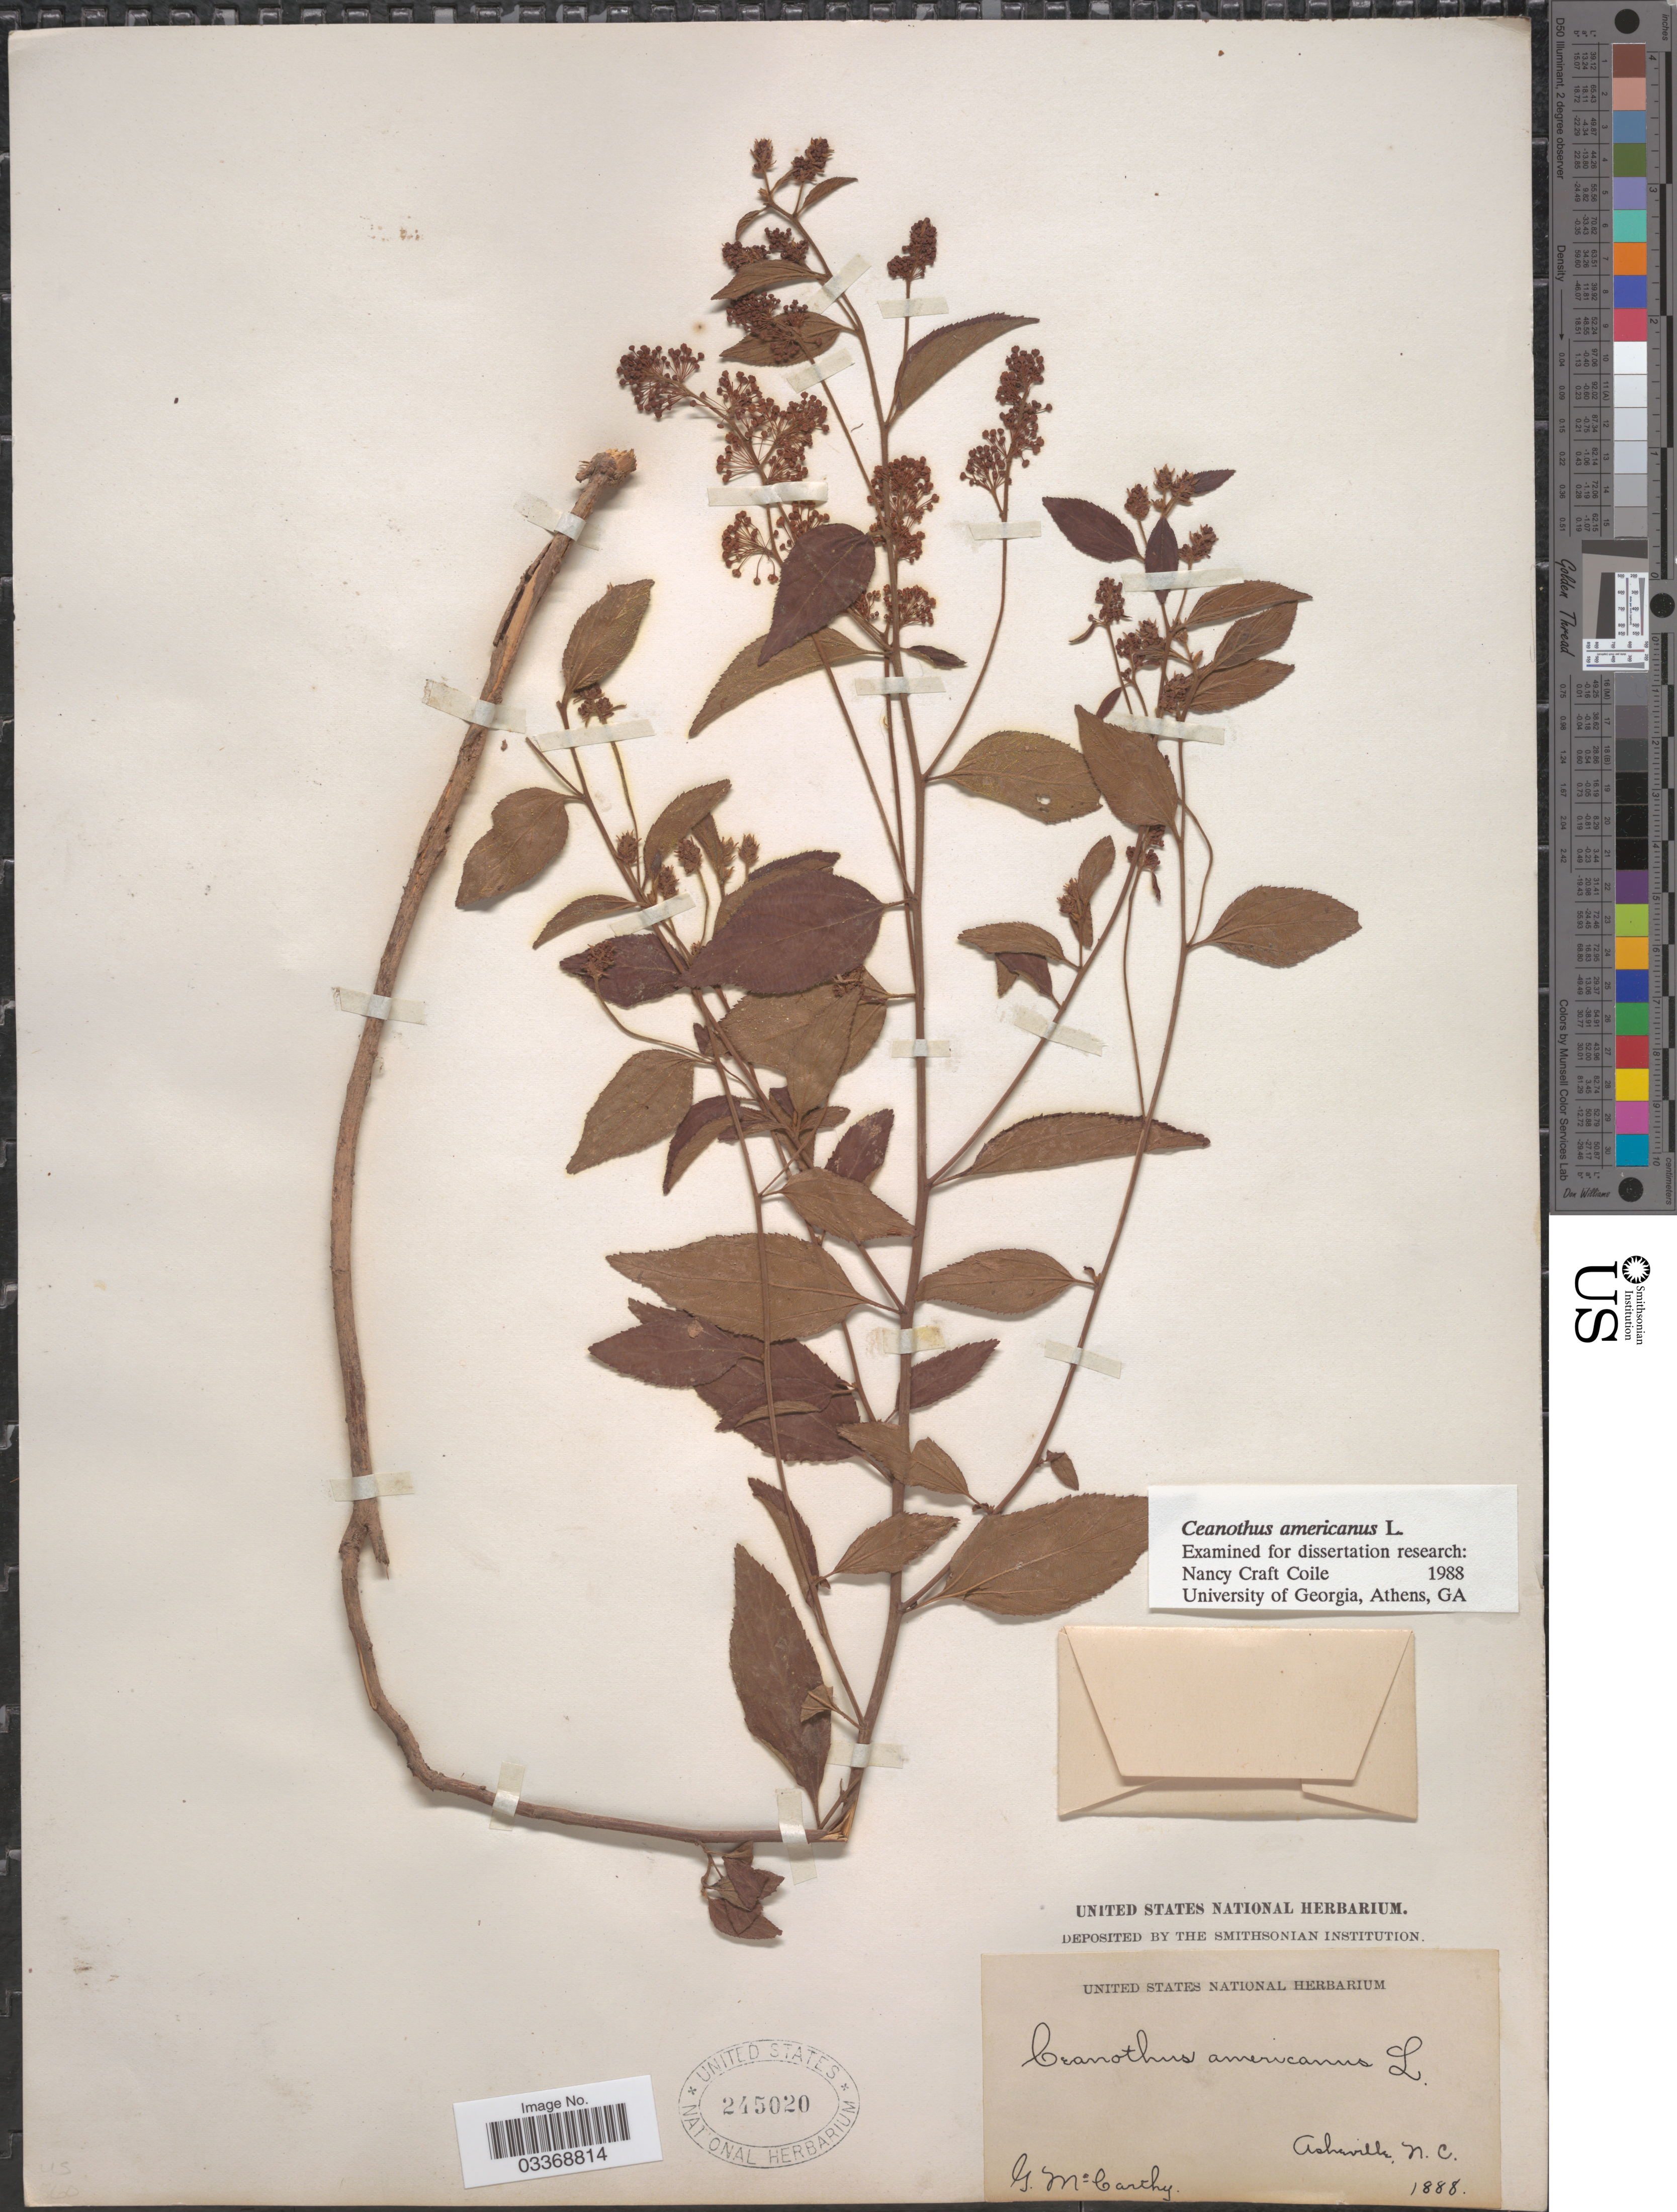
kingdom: Plantae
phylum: Tracheophyta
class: Magnoliopsida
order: Rosales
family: Rhamnaceae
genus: Ceanothus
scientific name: Ceanothus americanus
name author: L.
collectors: G. McCarthy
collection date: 1888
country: United States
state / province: North Carolina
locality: Asheville.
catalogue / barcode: US 245020